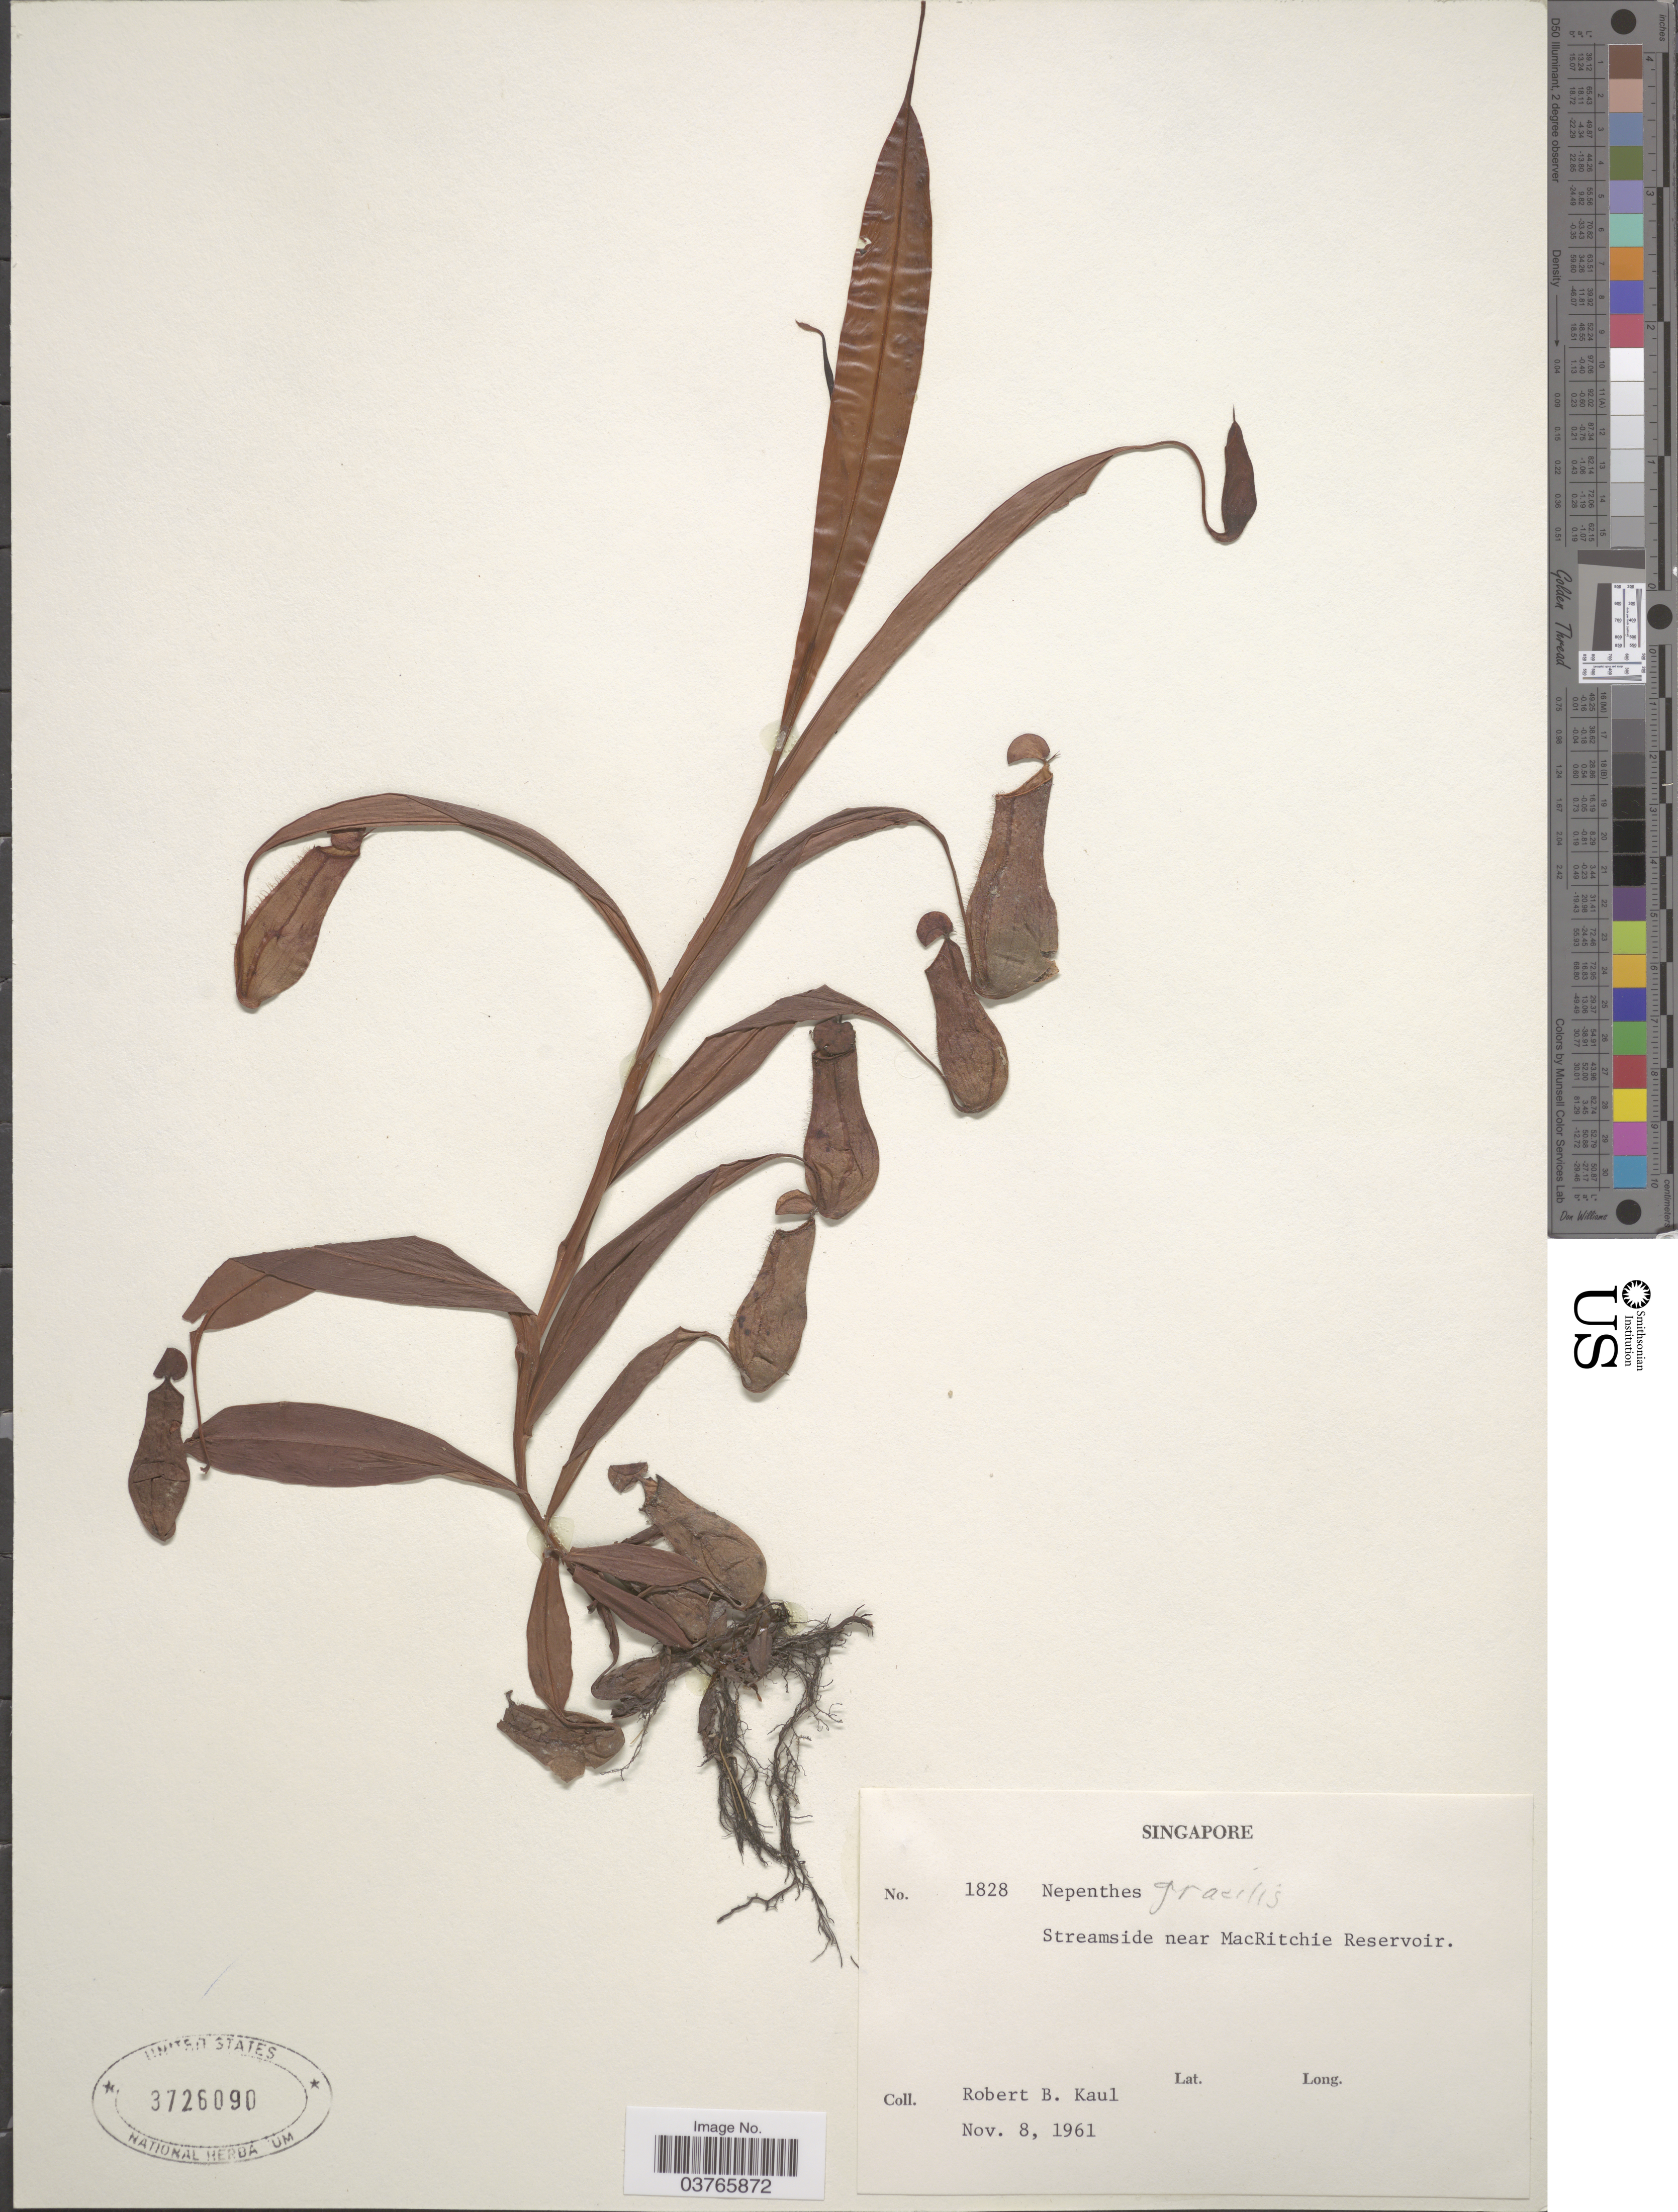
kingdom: Plantae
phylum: Tracheophyta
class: Magnoliopsida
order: Caryophyllales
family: Nepenthaceae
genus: Nepenthes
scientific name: Nepenthes gracilis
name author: Korth.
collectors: R. Kaul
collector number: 1828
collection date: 1961-11-08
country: Singapore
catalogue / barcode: US 3726090